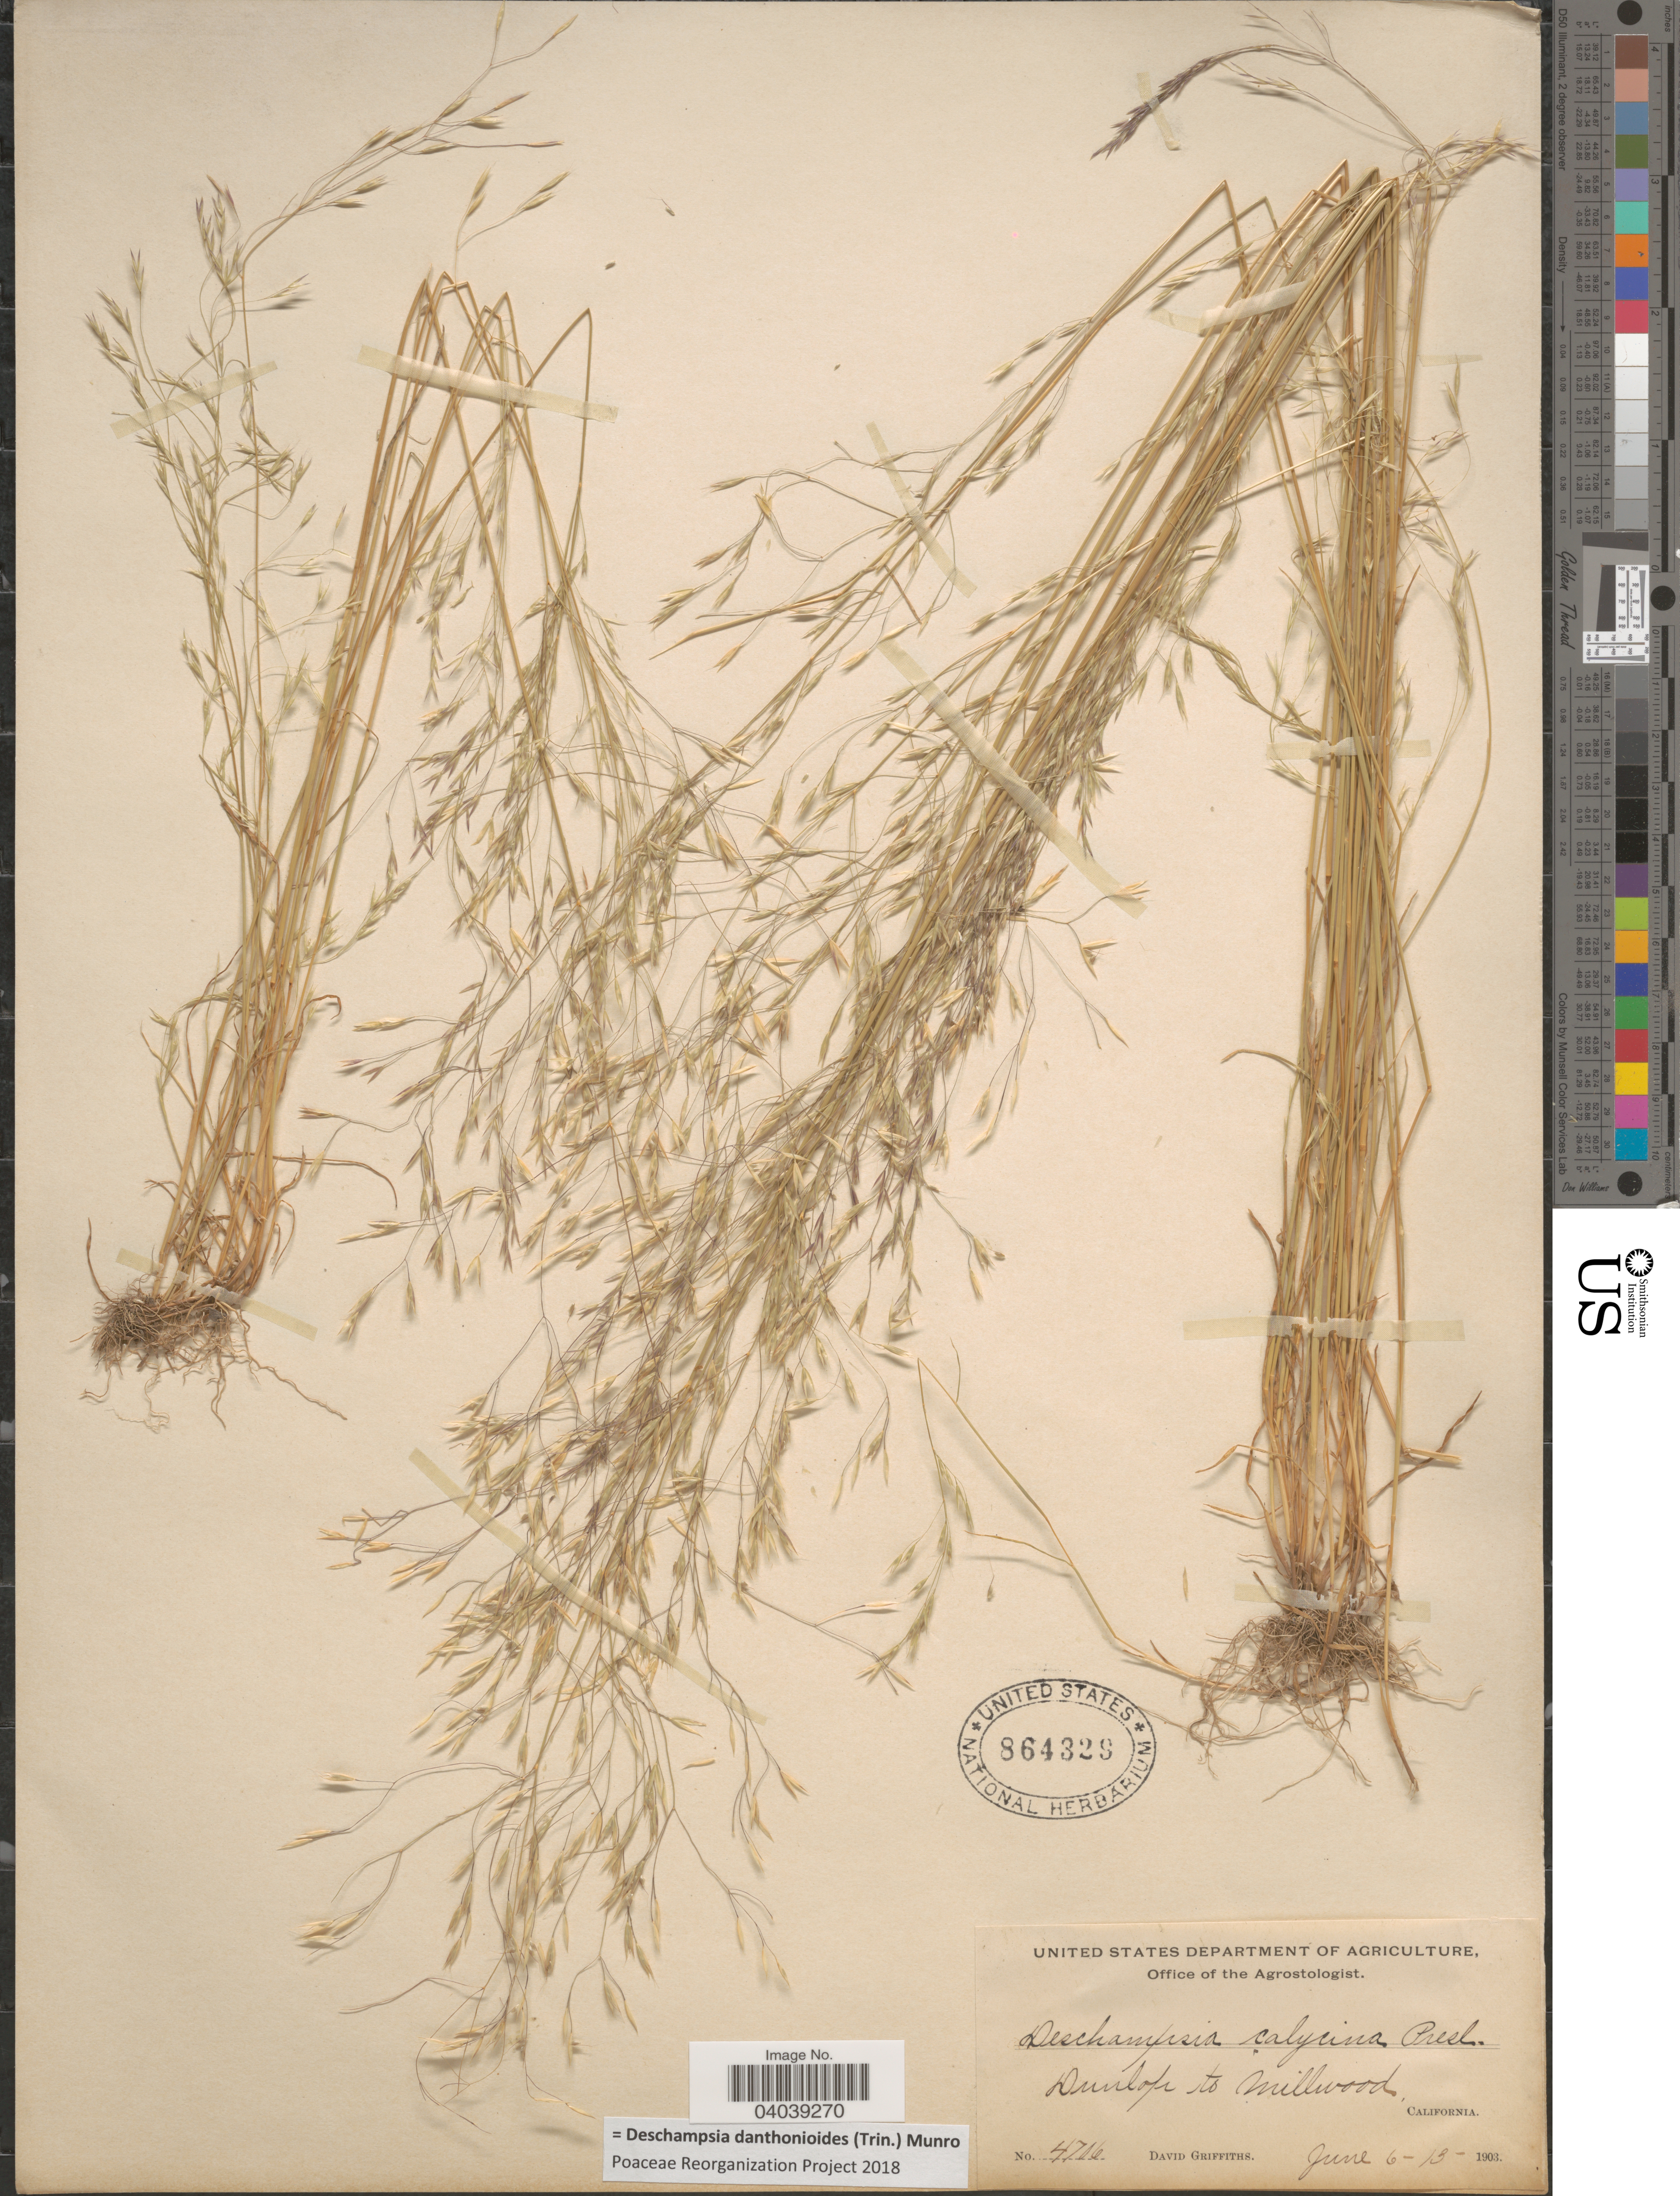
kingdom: Plantae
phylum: Tracheophyta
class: Liliopsida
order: Poales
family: Poaceae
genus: Deschampsia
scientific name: Deschampsia danthonioides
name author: (Trin.) Munro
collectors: D. Griffiths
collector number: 4706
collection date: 1903-06-06/1903-06-13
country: United States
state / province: California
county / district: Fresno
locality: Dunlop to Millwood.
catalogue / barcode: US 864329